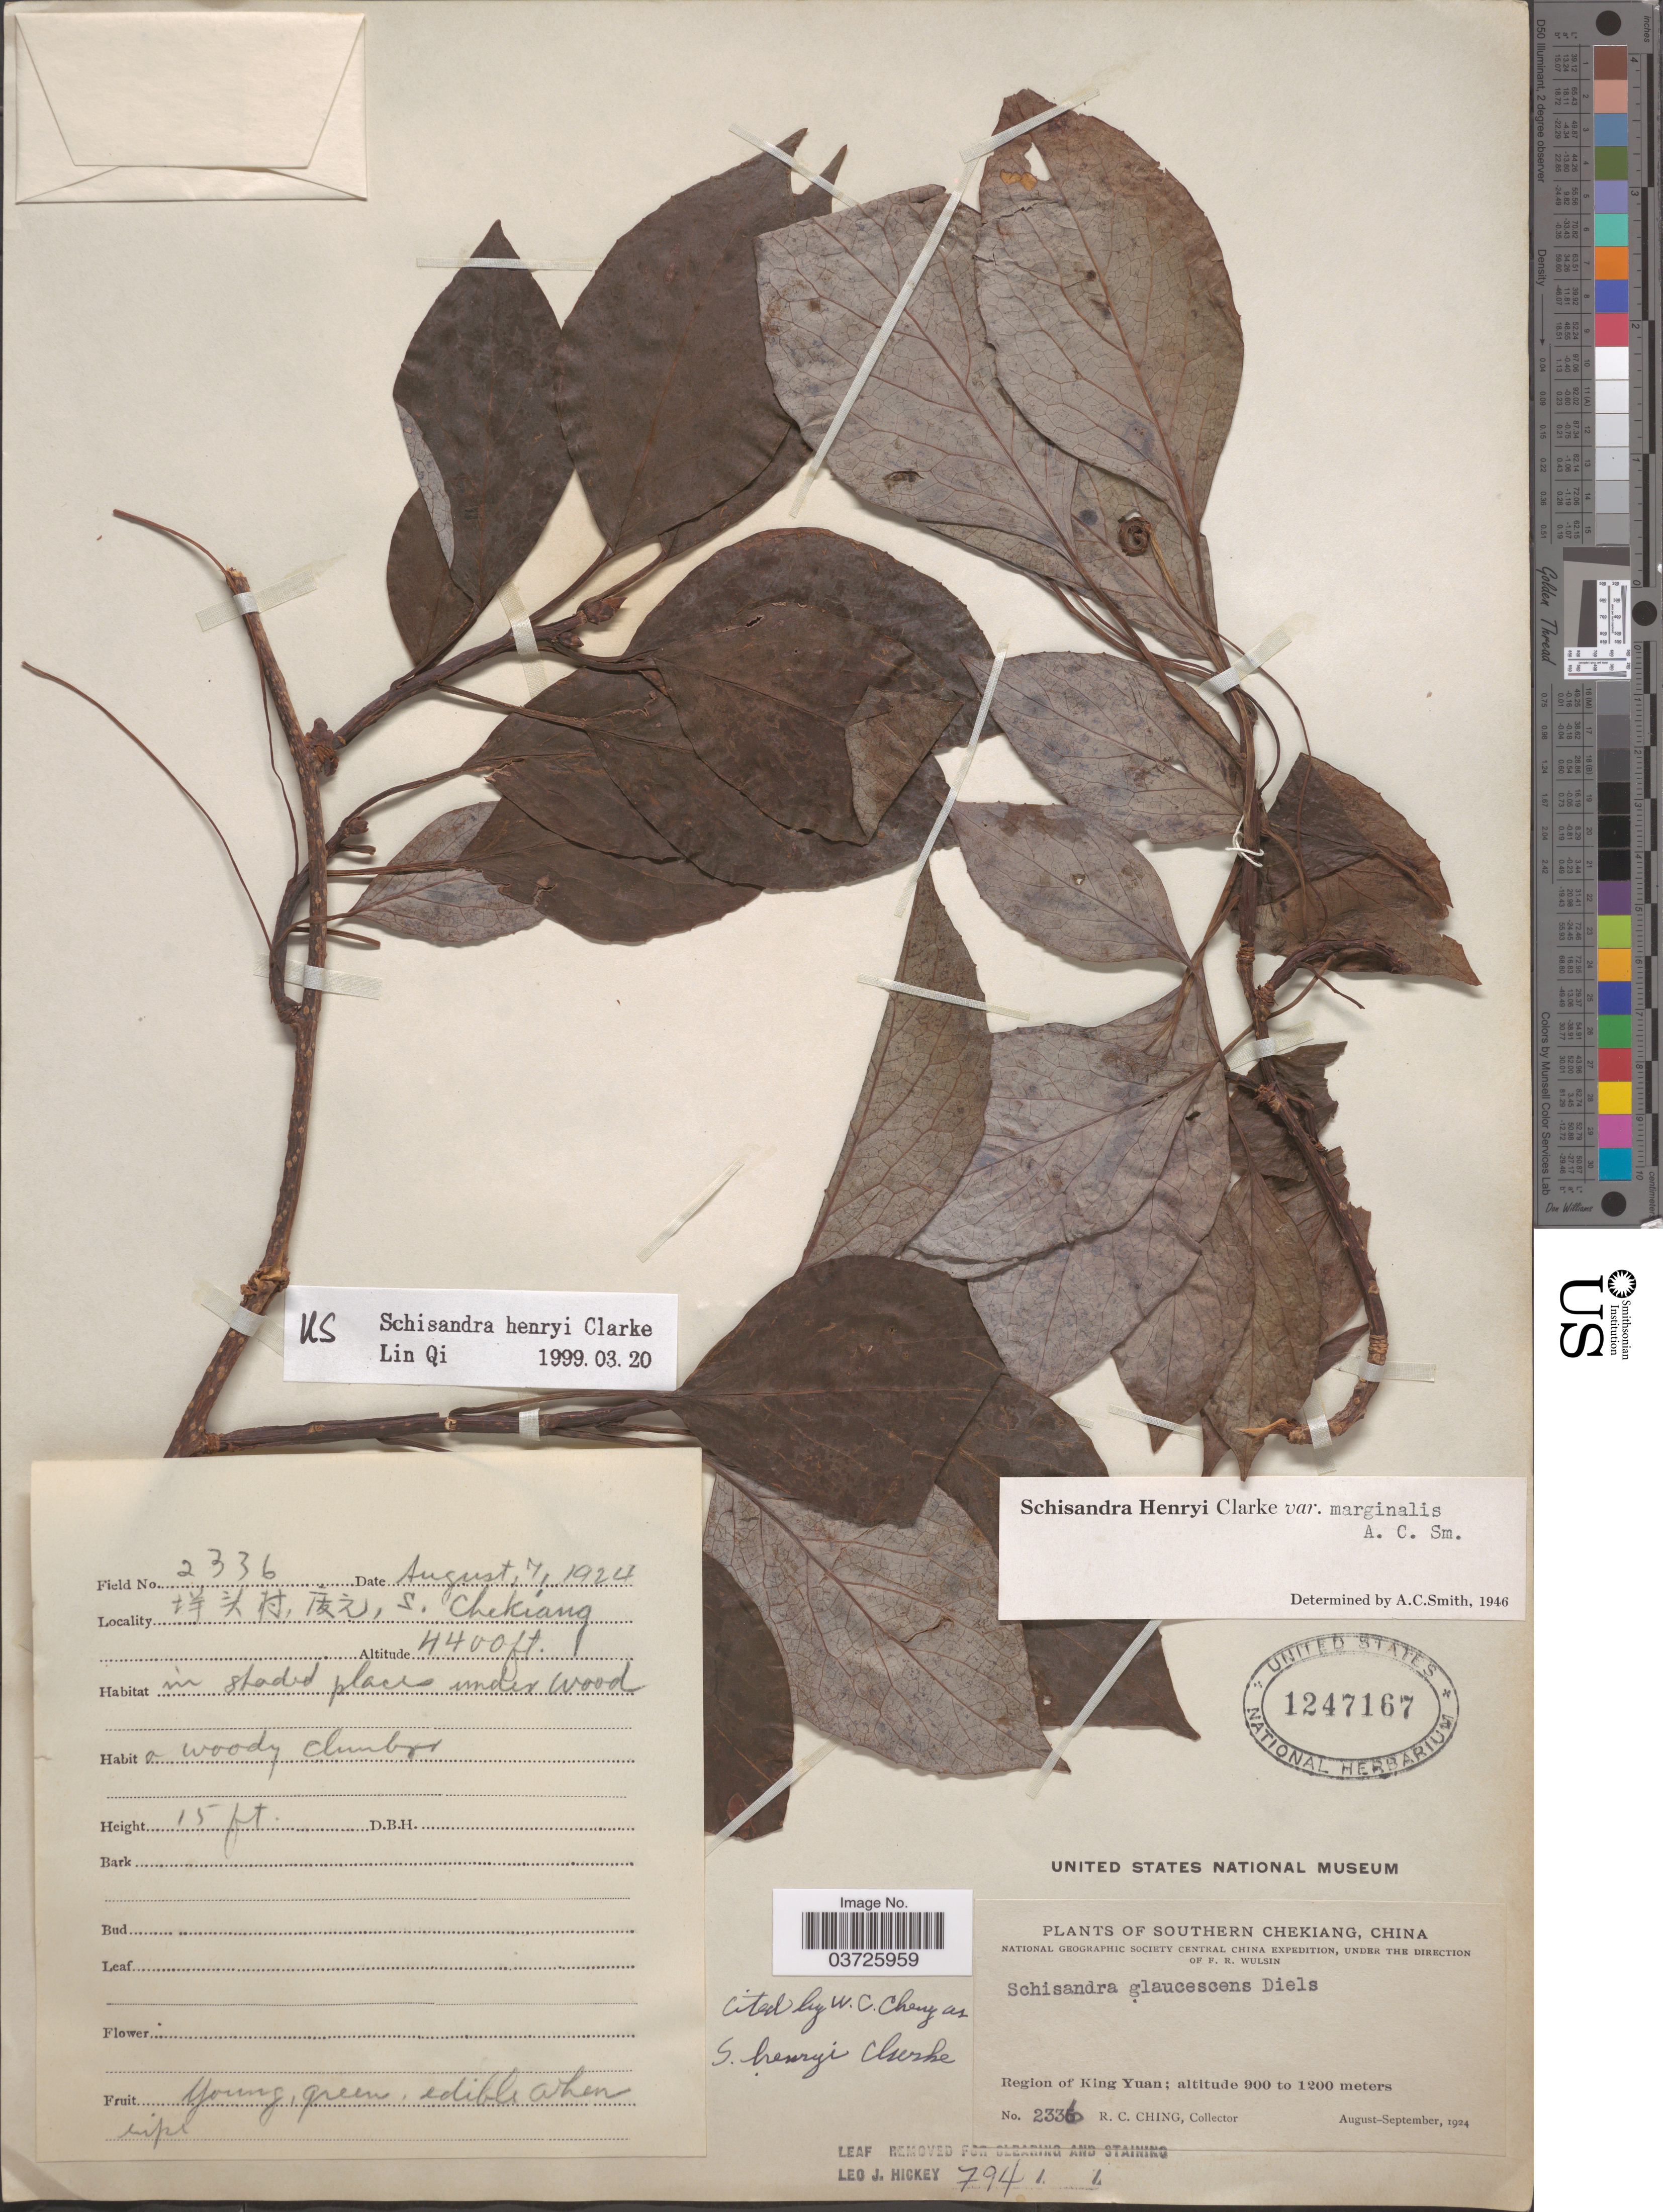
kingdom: Plantae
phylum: Tracheophyta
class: Magnoliopsida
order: Austrobaileyales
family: Schisandraceae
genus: Schisandra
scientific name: Schisandra henryi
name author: C.B. Clarke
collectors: R. C. Ching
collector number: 2336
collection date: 1924-08-07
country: China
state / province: Zhejiang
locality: Southern Chekiang. Region of King Yuan. X.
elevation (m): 1341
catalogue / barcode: US 1247167